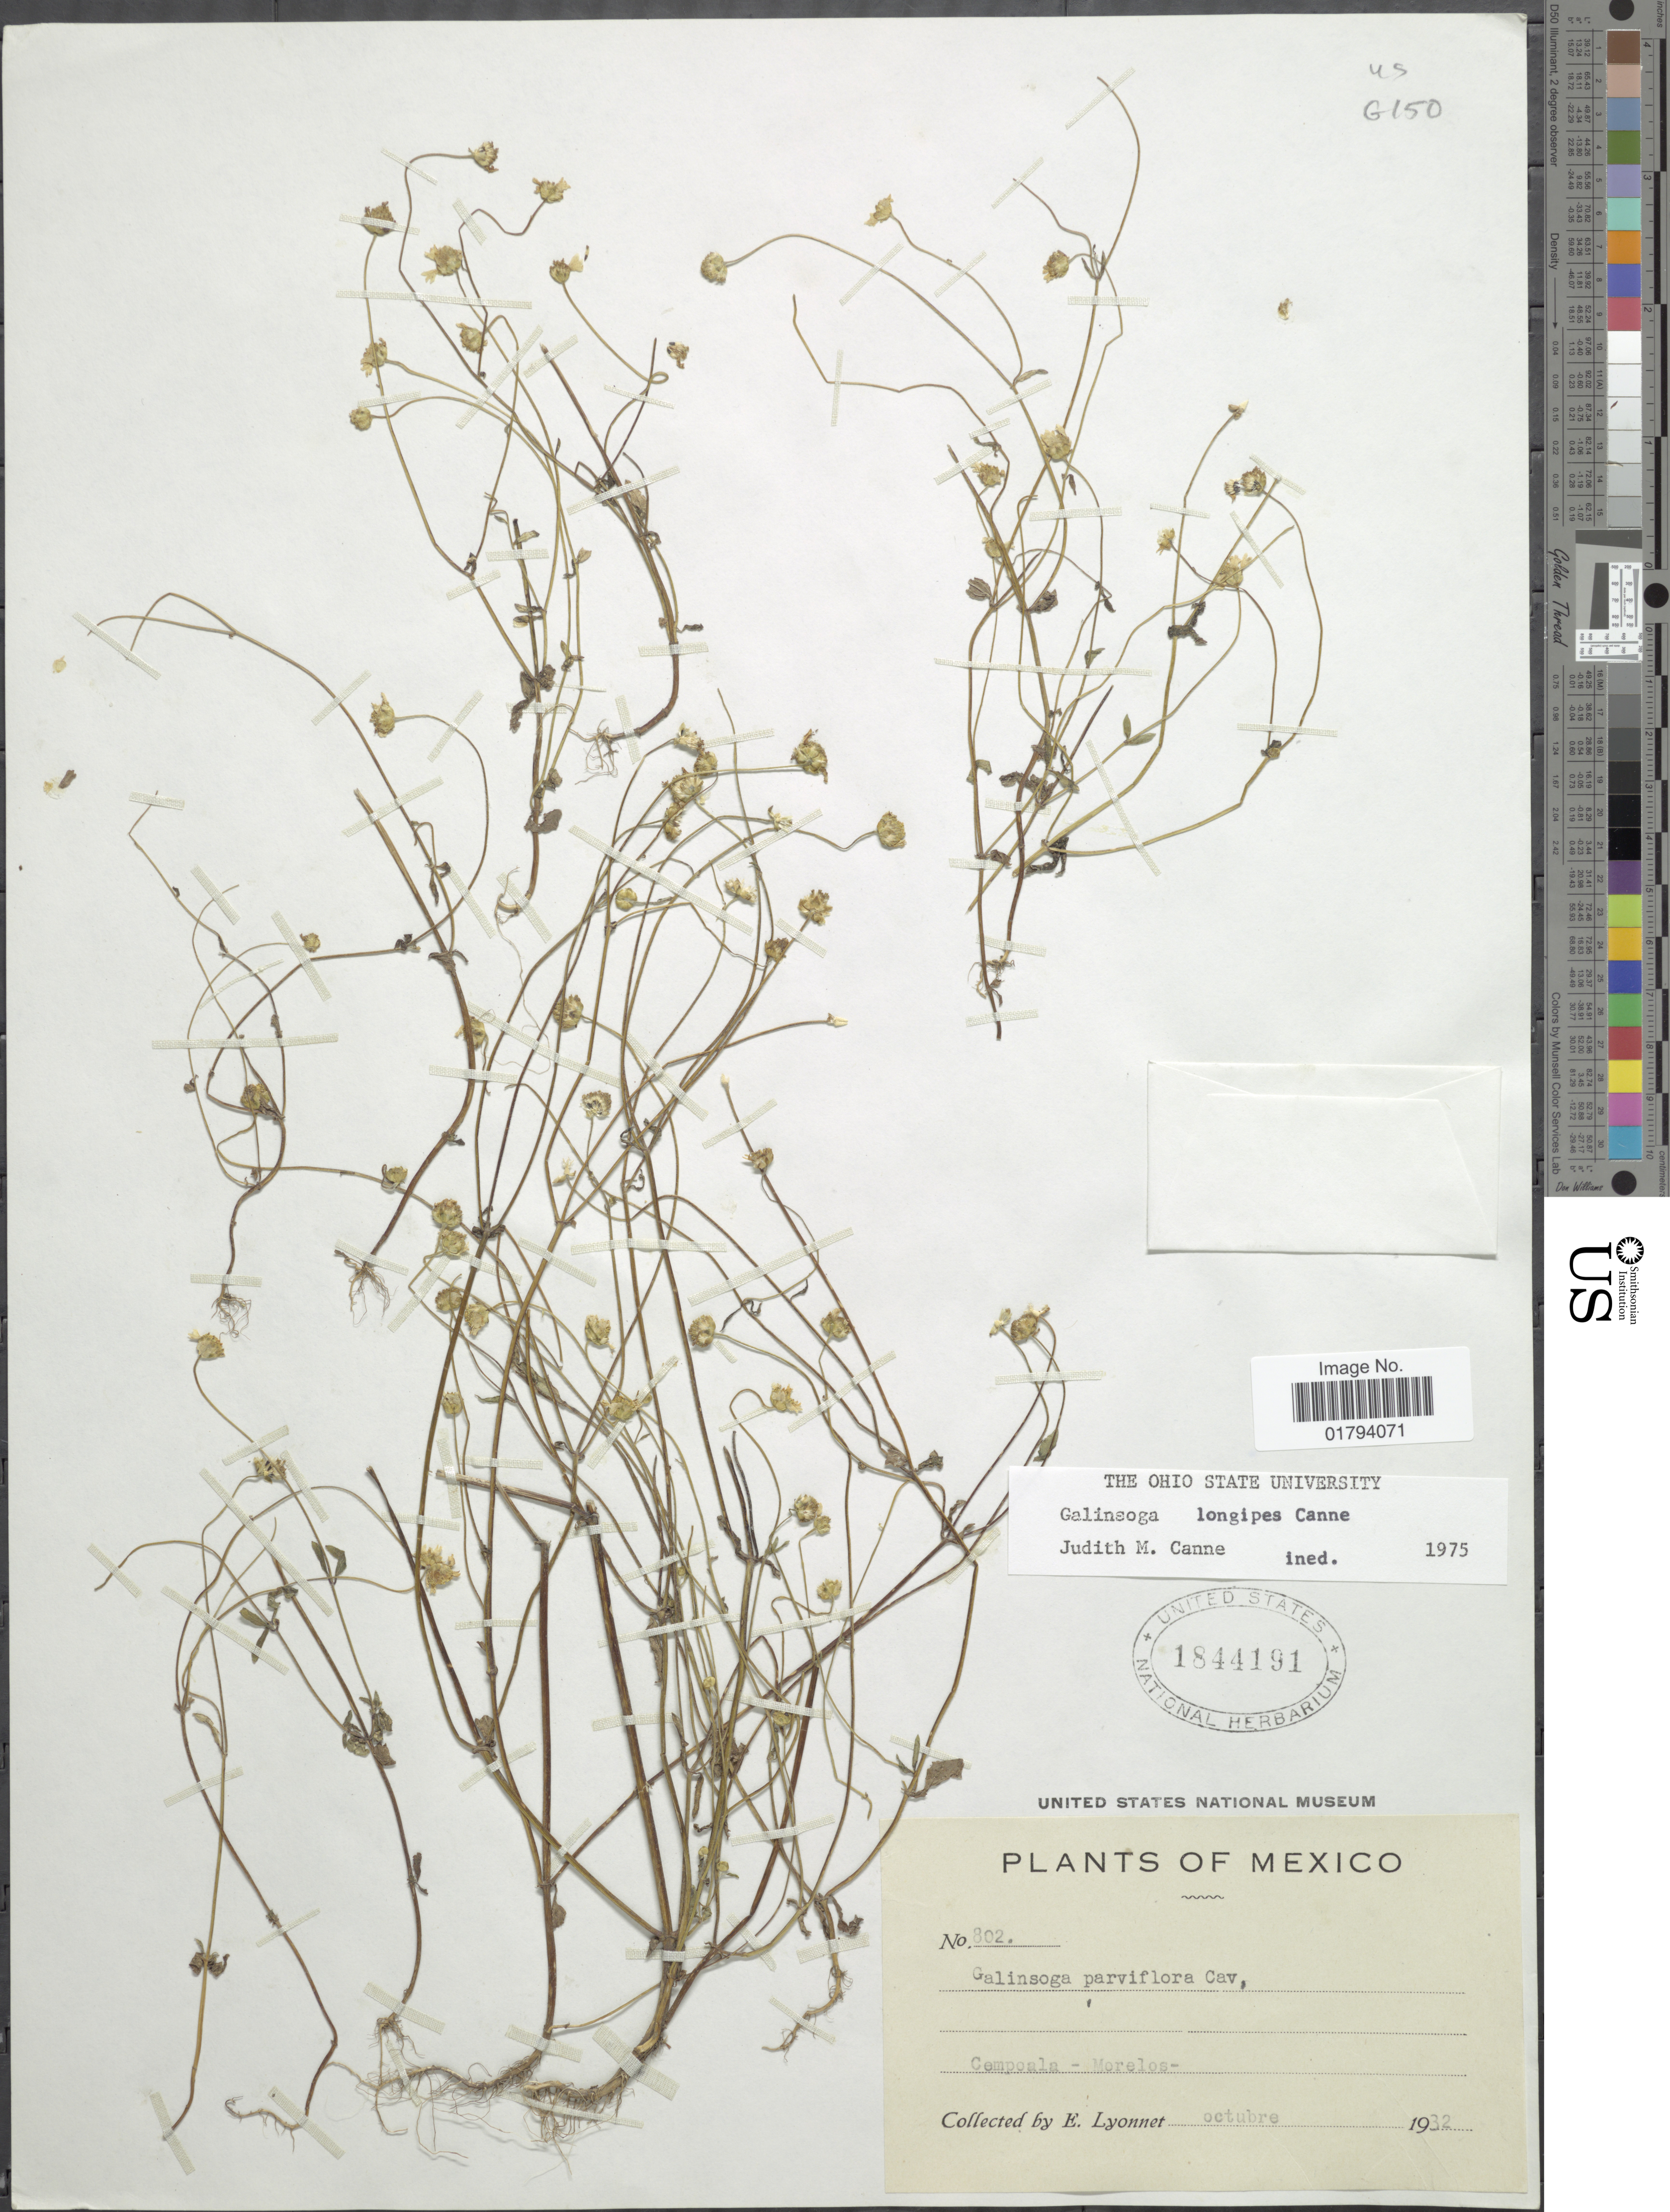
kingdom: Plantae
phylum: Tracheophyta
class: Magnoliopsida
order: Asterales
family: Asteraceae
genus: Galinsoga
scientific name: Galinsoga longipes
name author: Canne-Hill.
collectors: E. Lyonnet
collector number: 802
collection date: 1932-10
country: Mexico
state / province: Morelos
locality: Cempoala.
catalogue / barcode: US 1844191